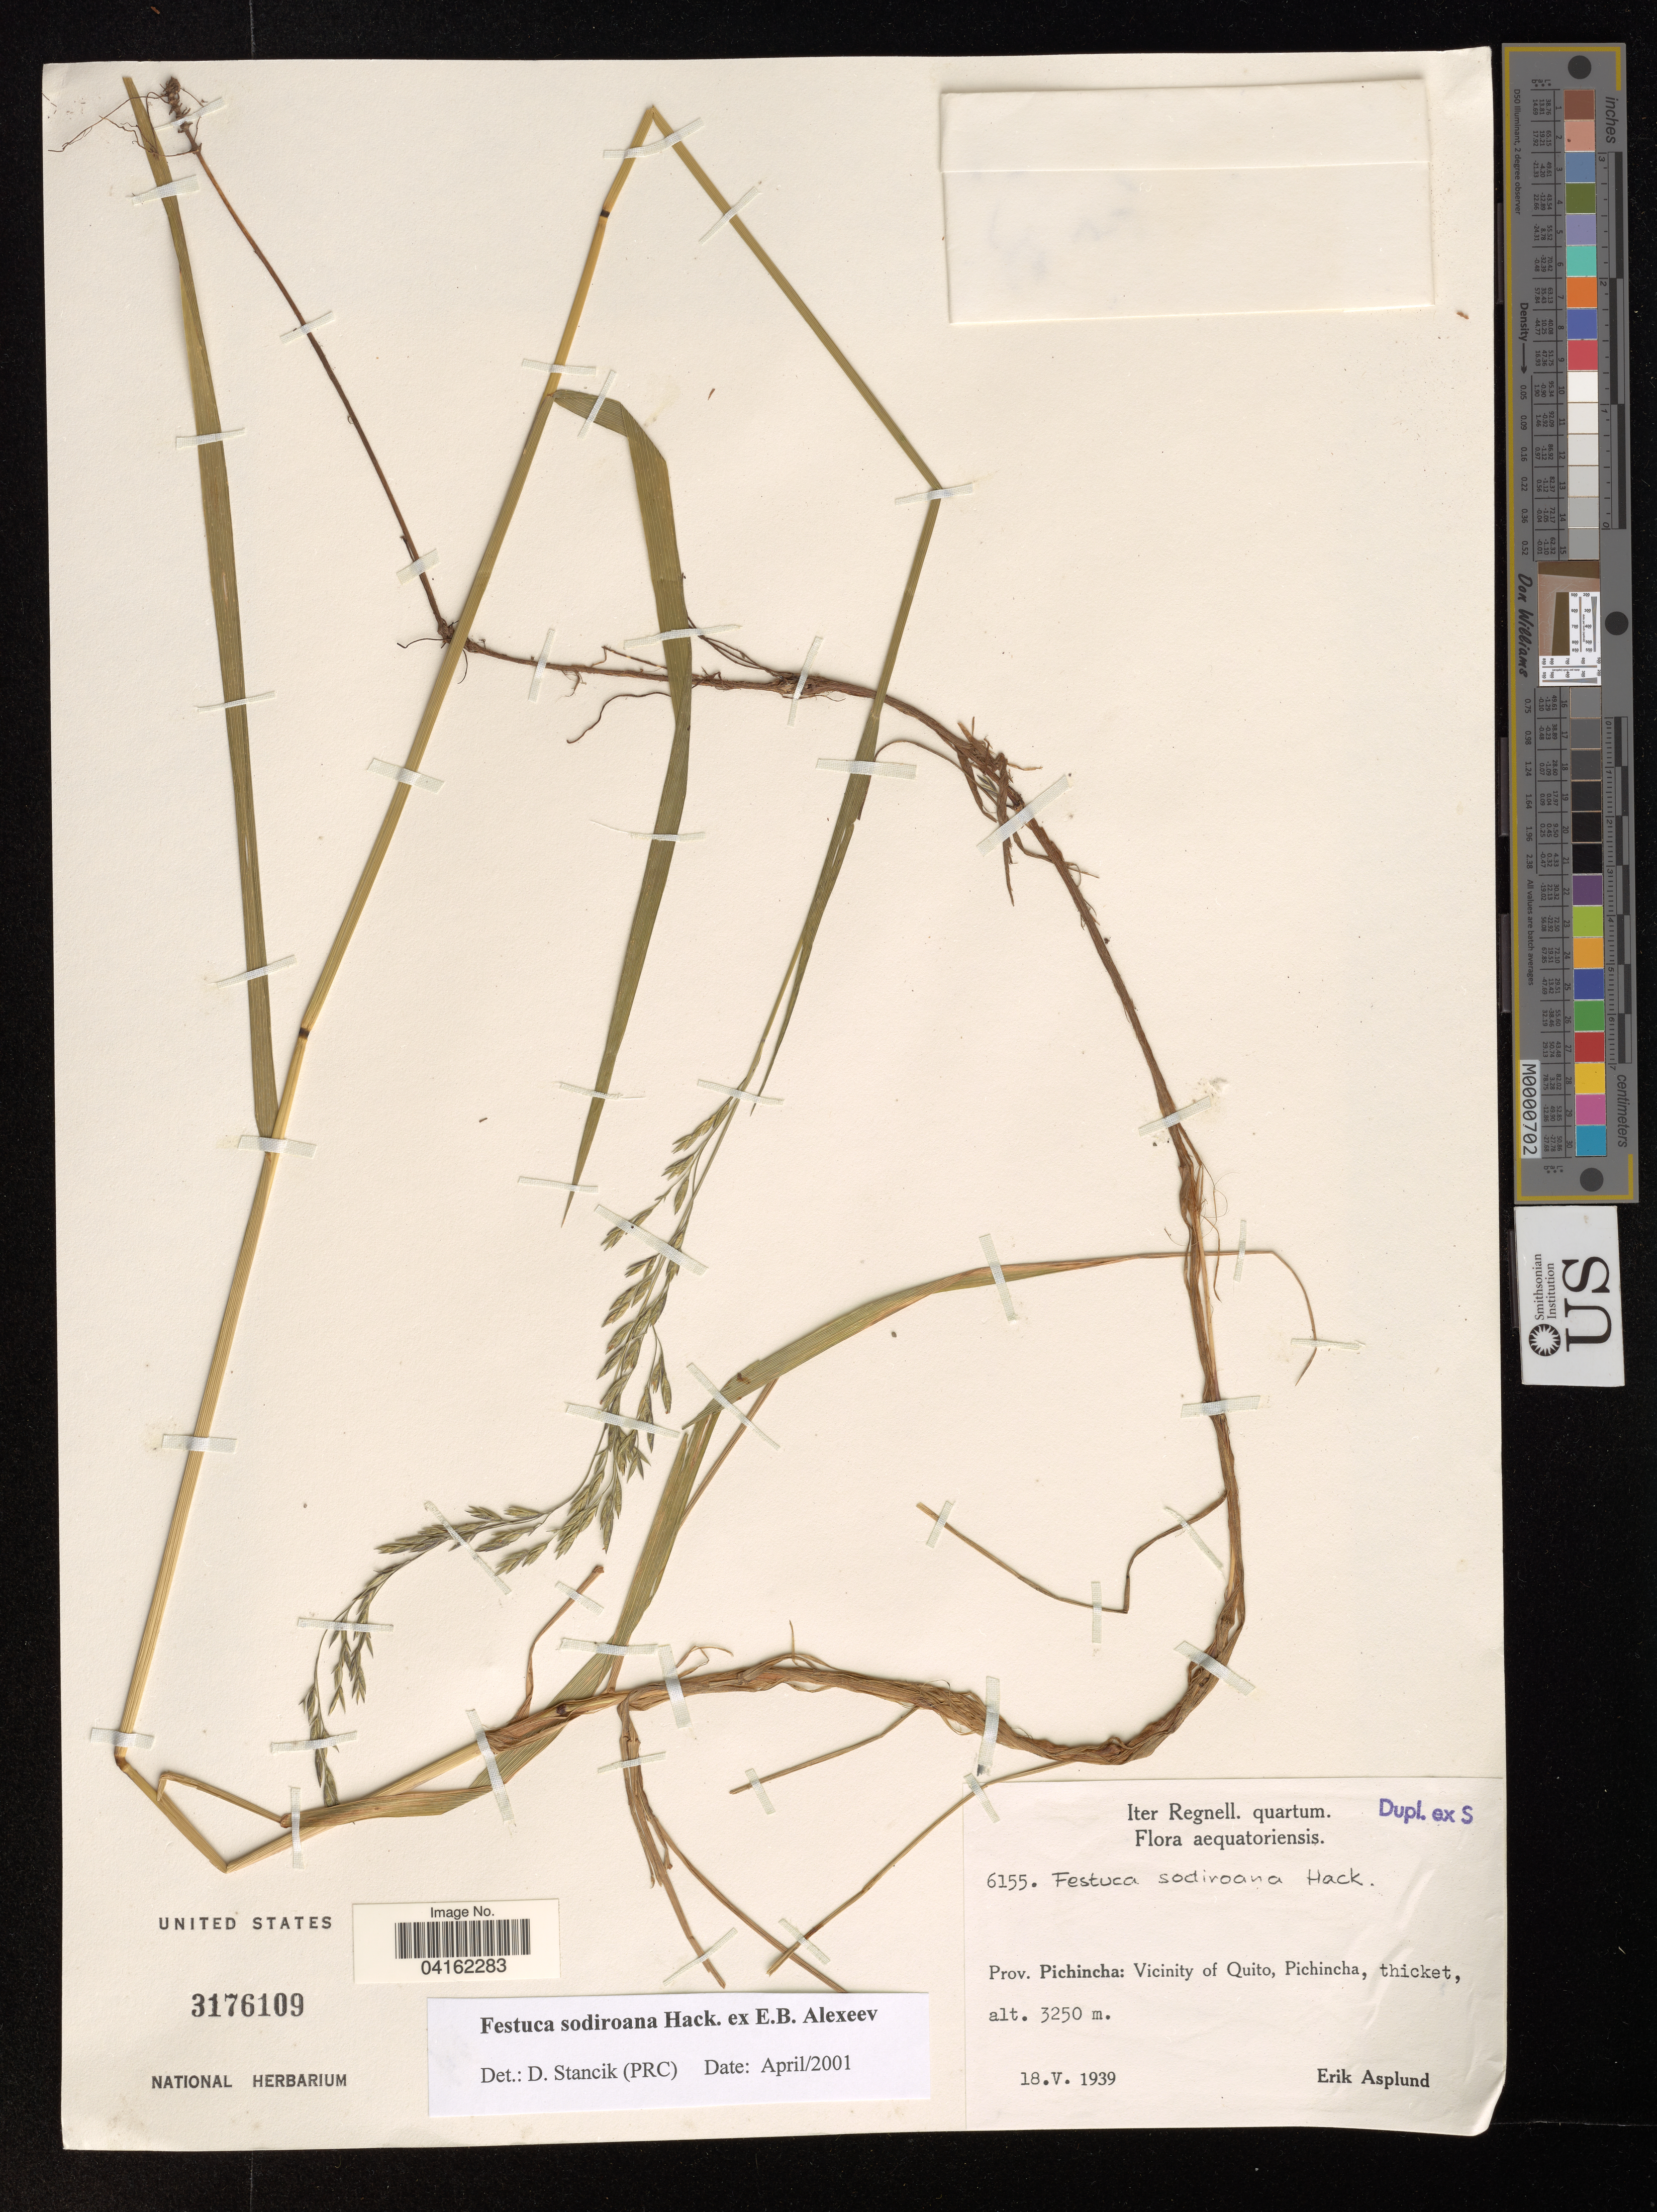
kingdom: Plantae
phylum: Tracheophyta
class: Liliopsida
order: Poales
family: Poaceae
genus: Festuca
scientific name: Festuca sodiroana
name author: Hack. ex E.B. Alexeev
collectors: E. Asplund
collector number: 6155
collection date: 1939-05-18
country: Ecuador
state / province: Pichincha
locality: Vicinity of Quito.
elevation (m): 3250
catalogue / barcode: US 3176109